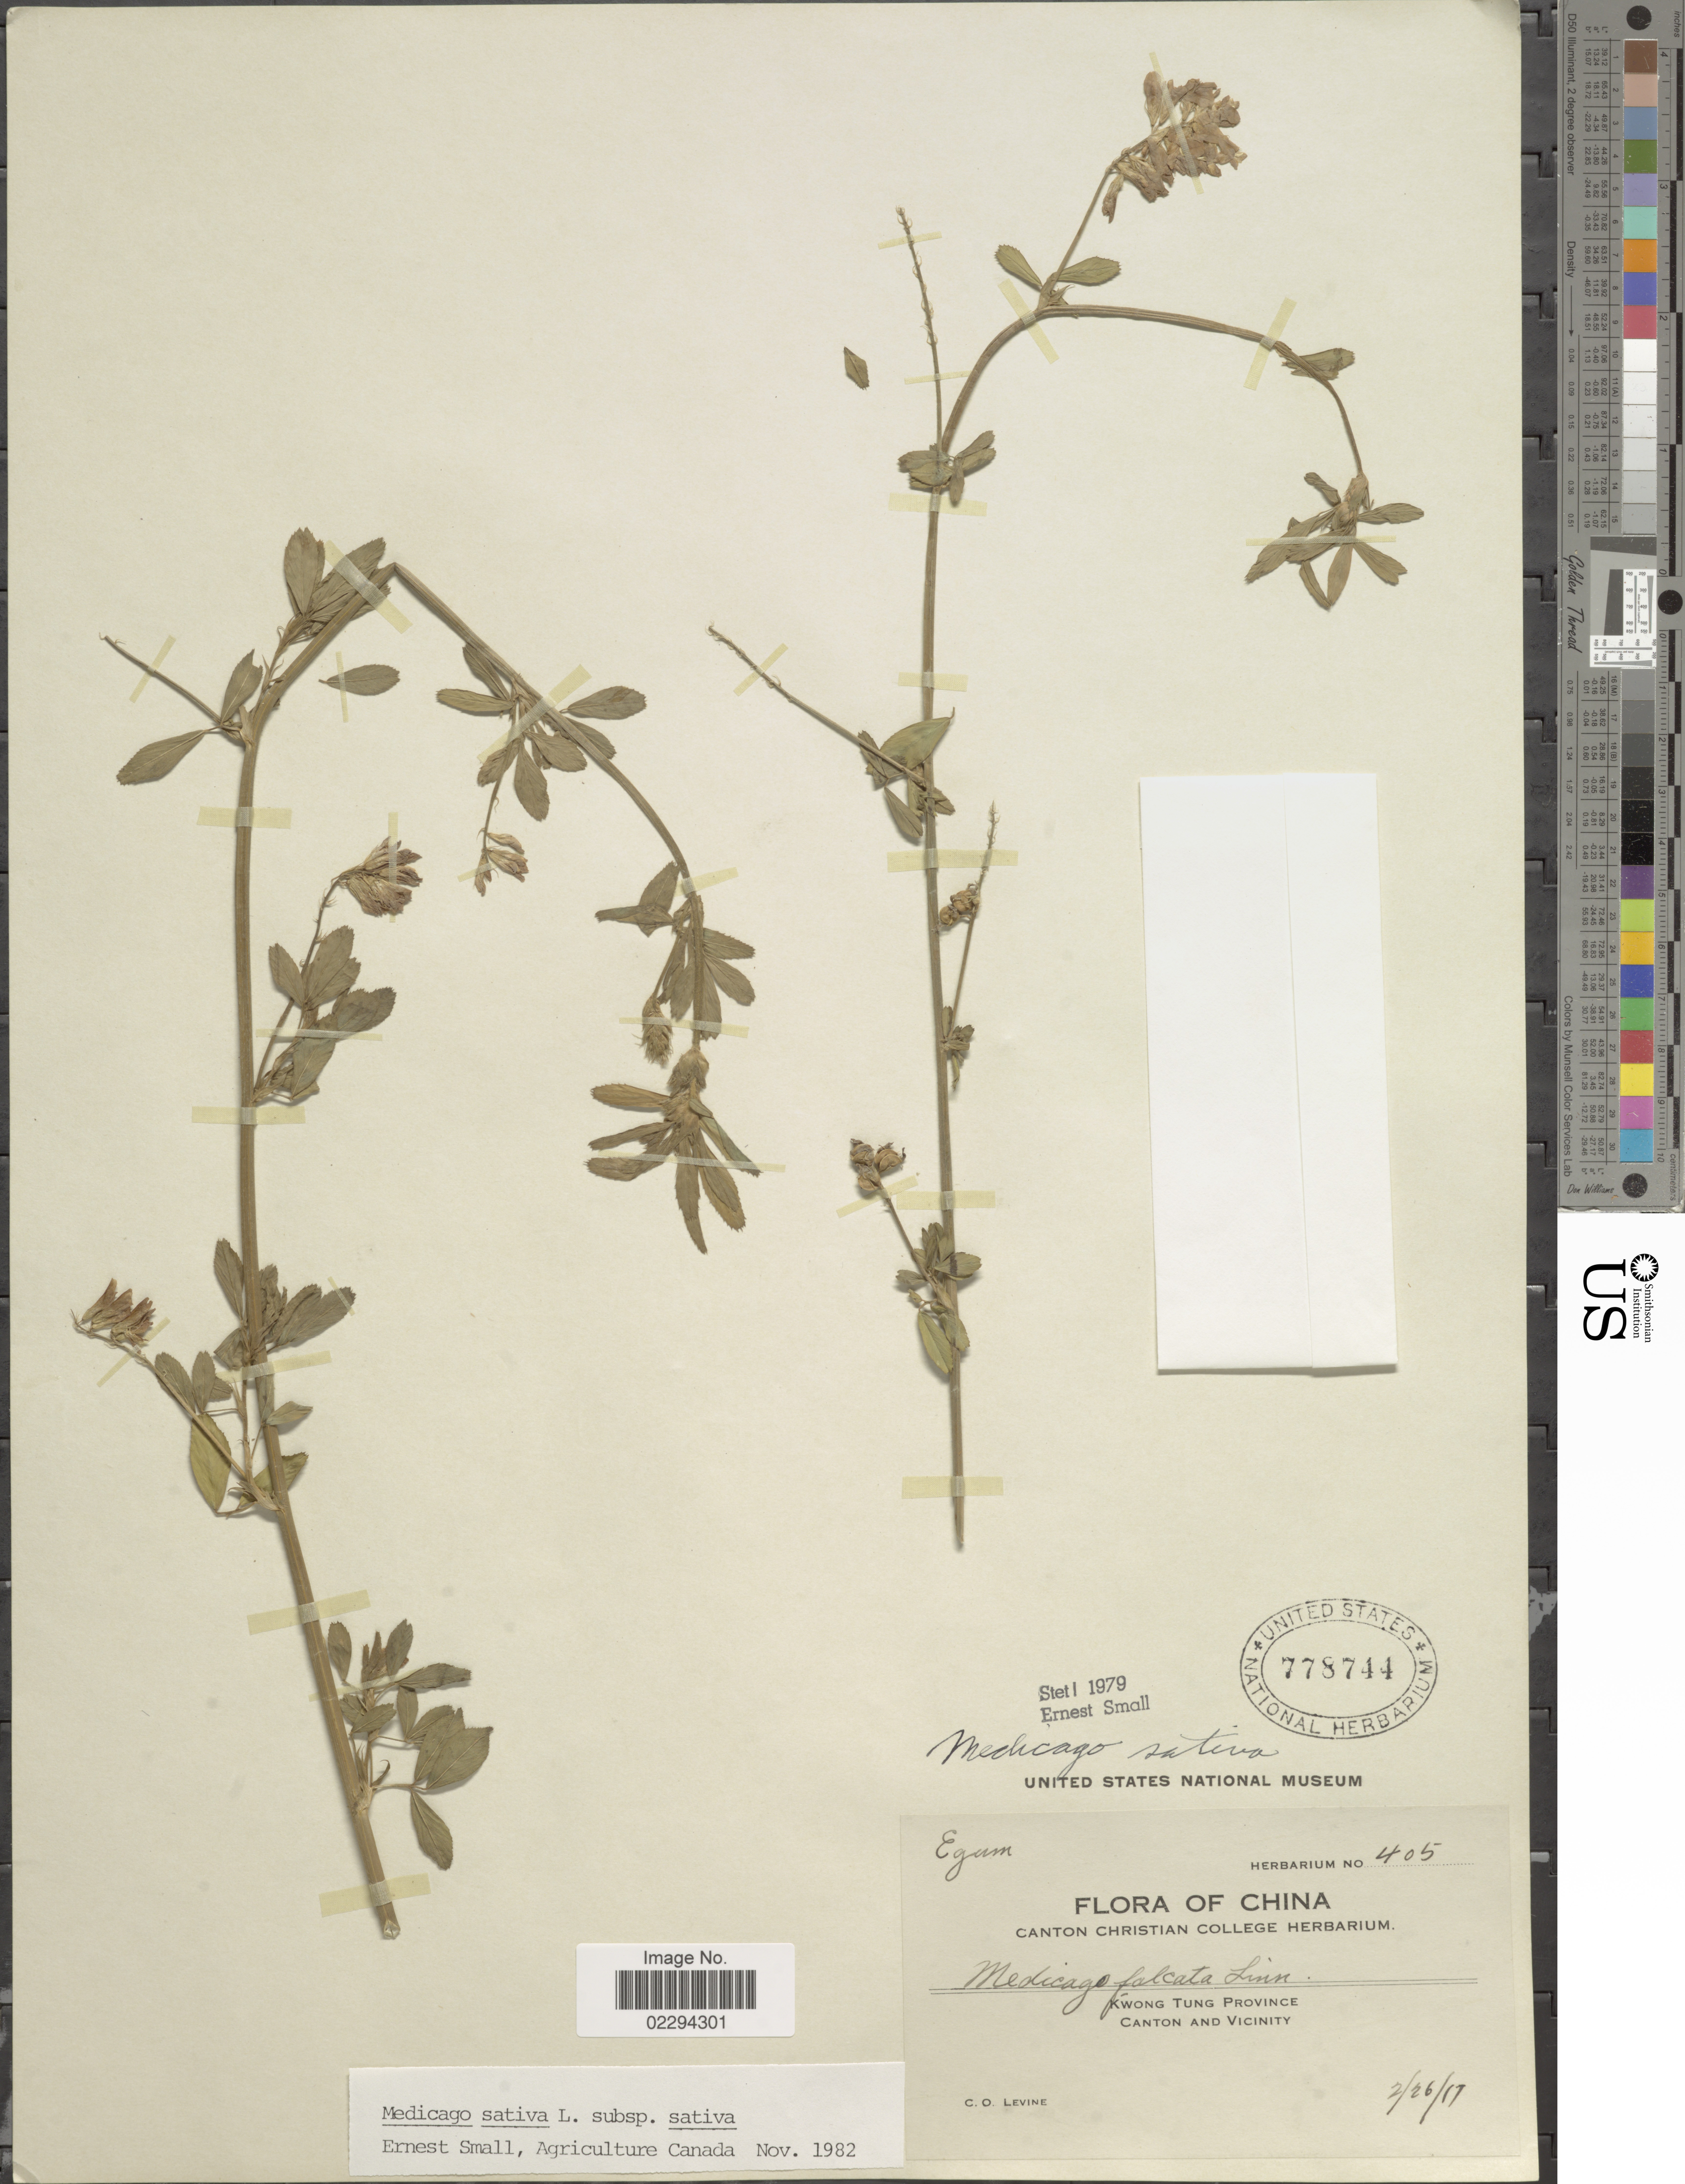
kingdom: Plantae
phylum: Tracheophyta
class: Magnoliopsida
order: Fabales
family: Fabaceae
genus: Medicago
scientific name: Medicago sativa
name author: L.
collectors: C. O. Levine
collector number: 405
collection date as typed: Transcribed d/m/y: 26/2/17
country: China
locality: Kwong Tung Province, Canton and vicinity.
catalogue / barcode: US 778744